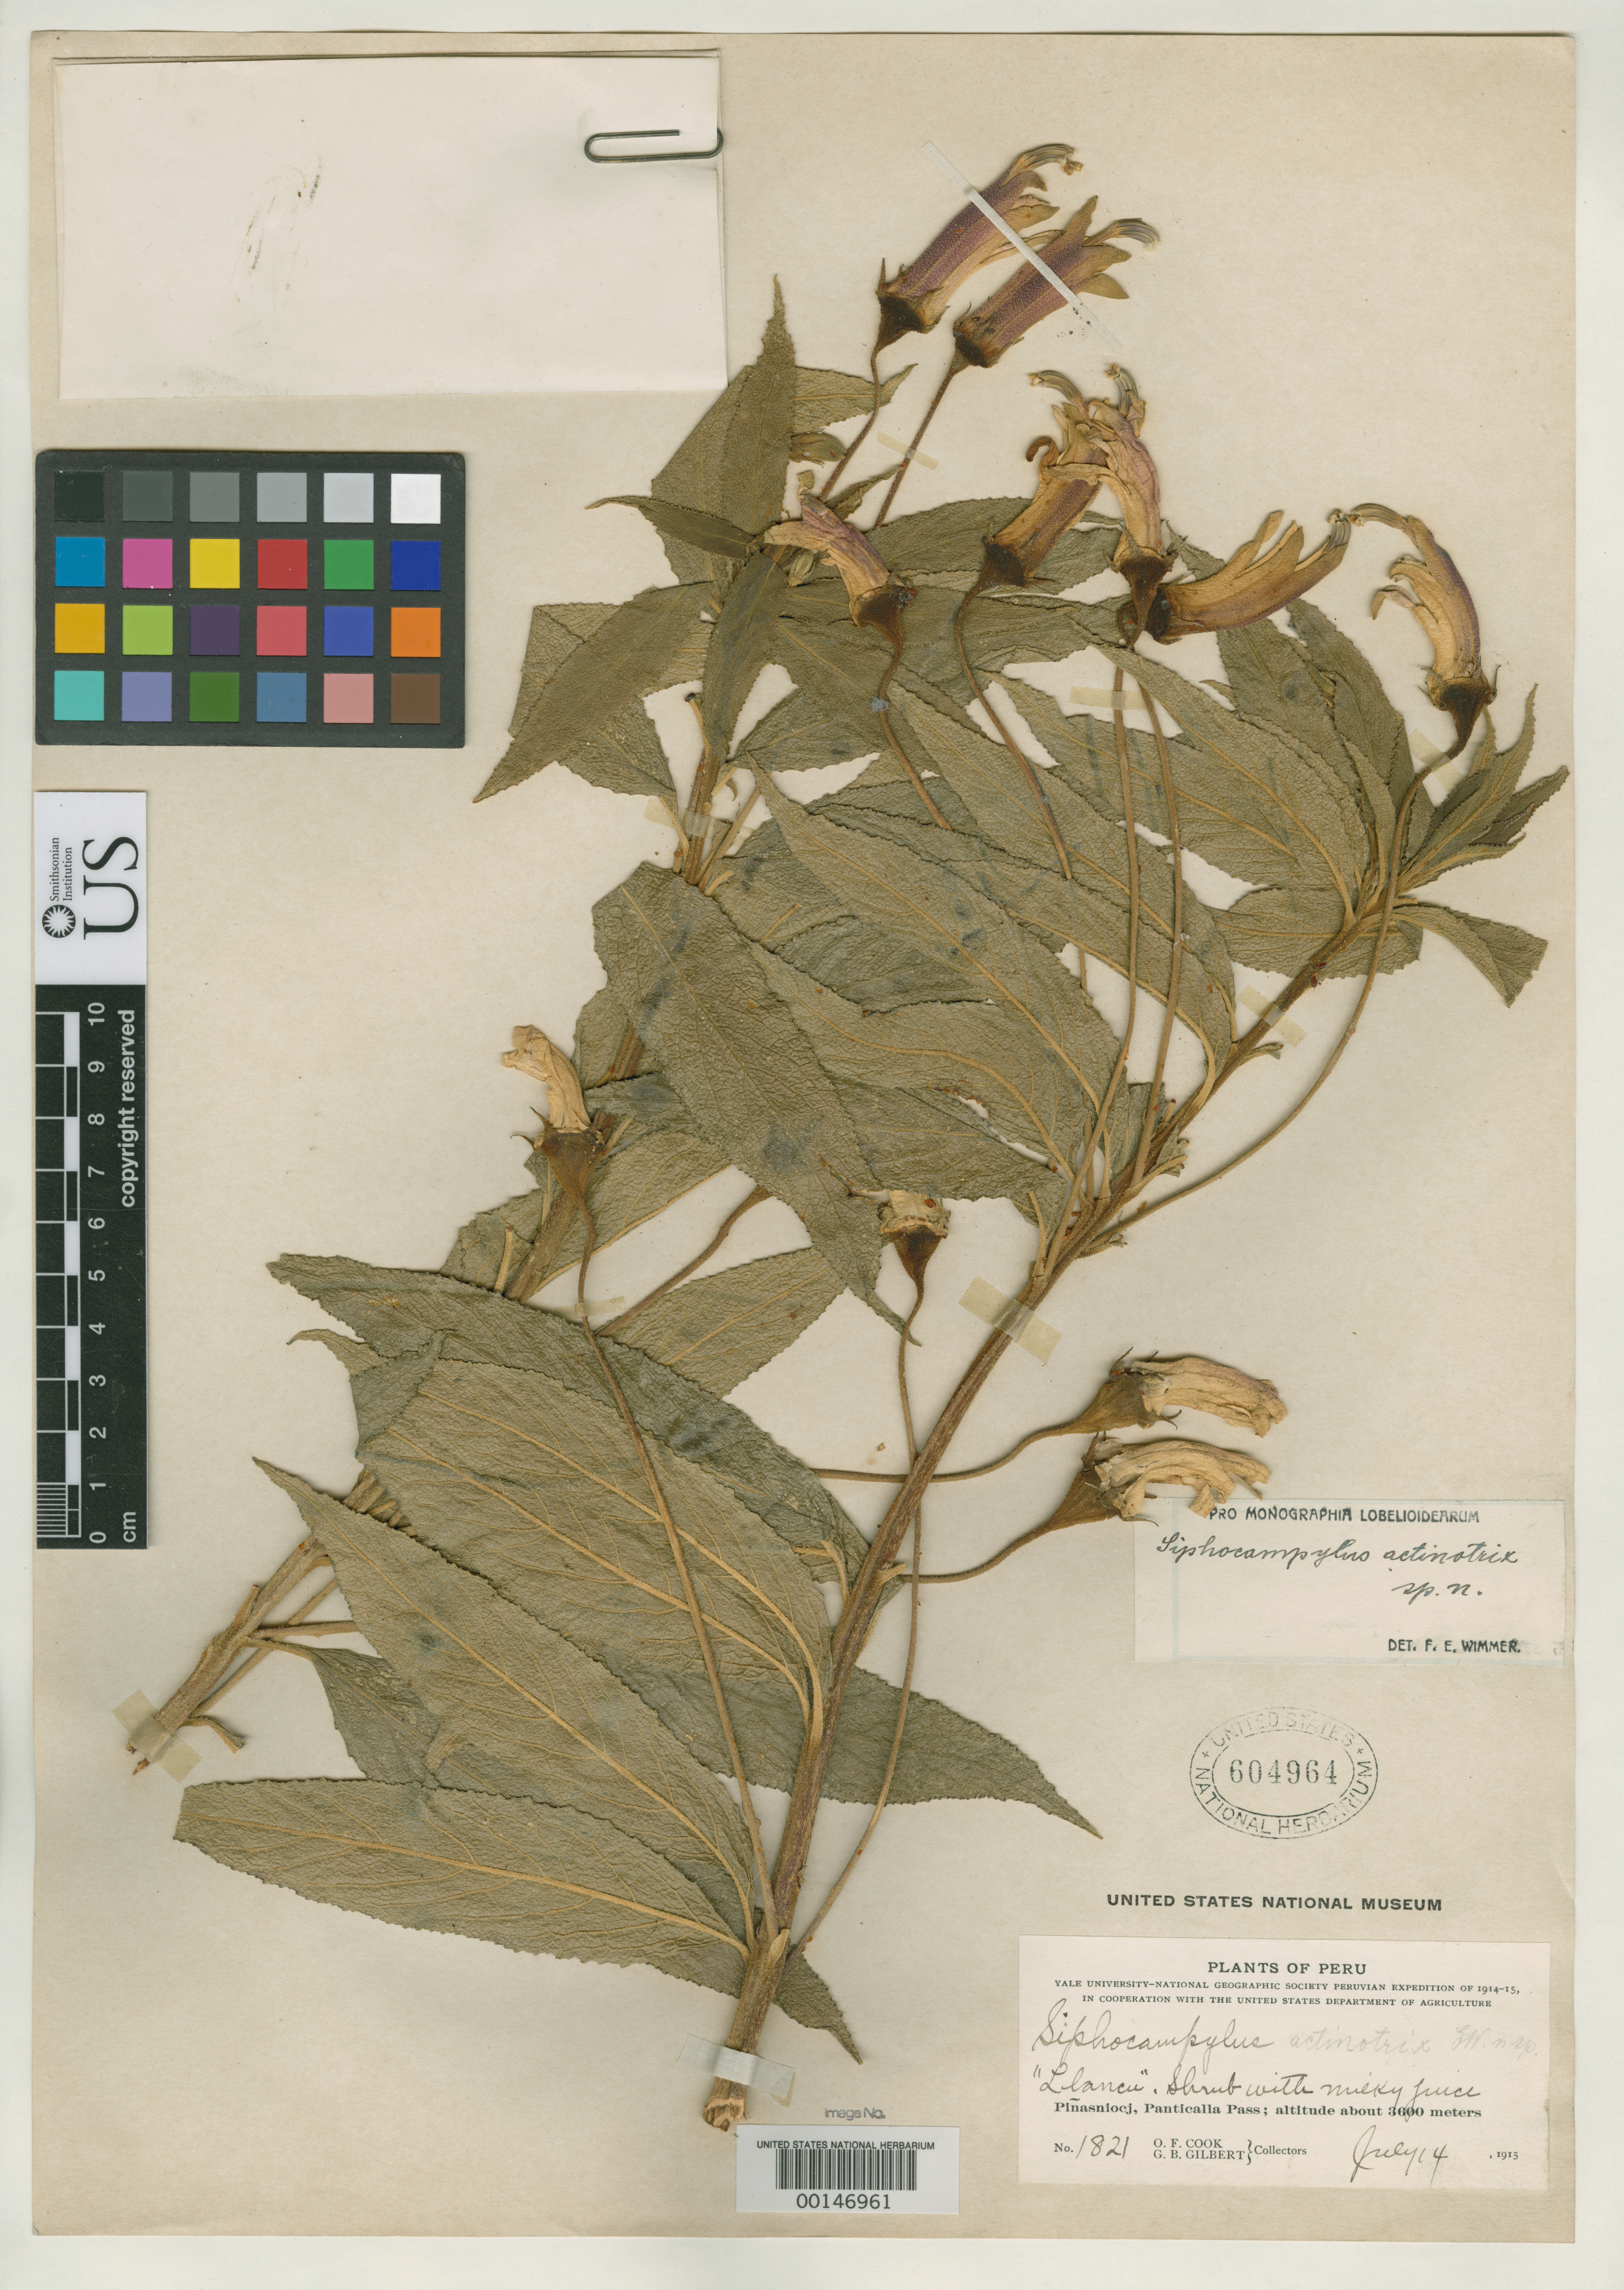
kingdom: Plantae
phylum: Tracheophyta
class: Magnoliopsida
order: Asterales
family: Campanulaceae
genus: Siphocampylus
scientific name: Siphocampylus actinotrix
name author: E. Wimm.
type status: Holotype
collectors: O. F. Cook & G. B. Gilbert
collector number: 1821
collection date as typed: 14 Jul 1915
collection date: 1915-07-14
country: Peru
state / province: Cusco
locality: Pinasniocj, Panticalla Pass, Llancu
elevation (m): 3600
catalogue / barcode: US 604964